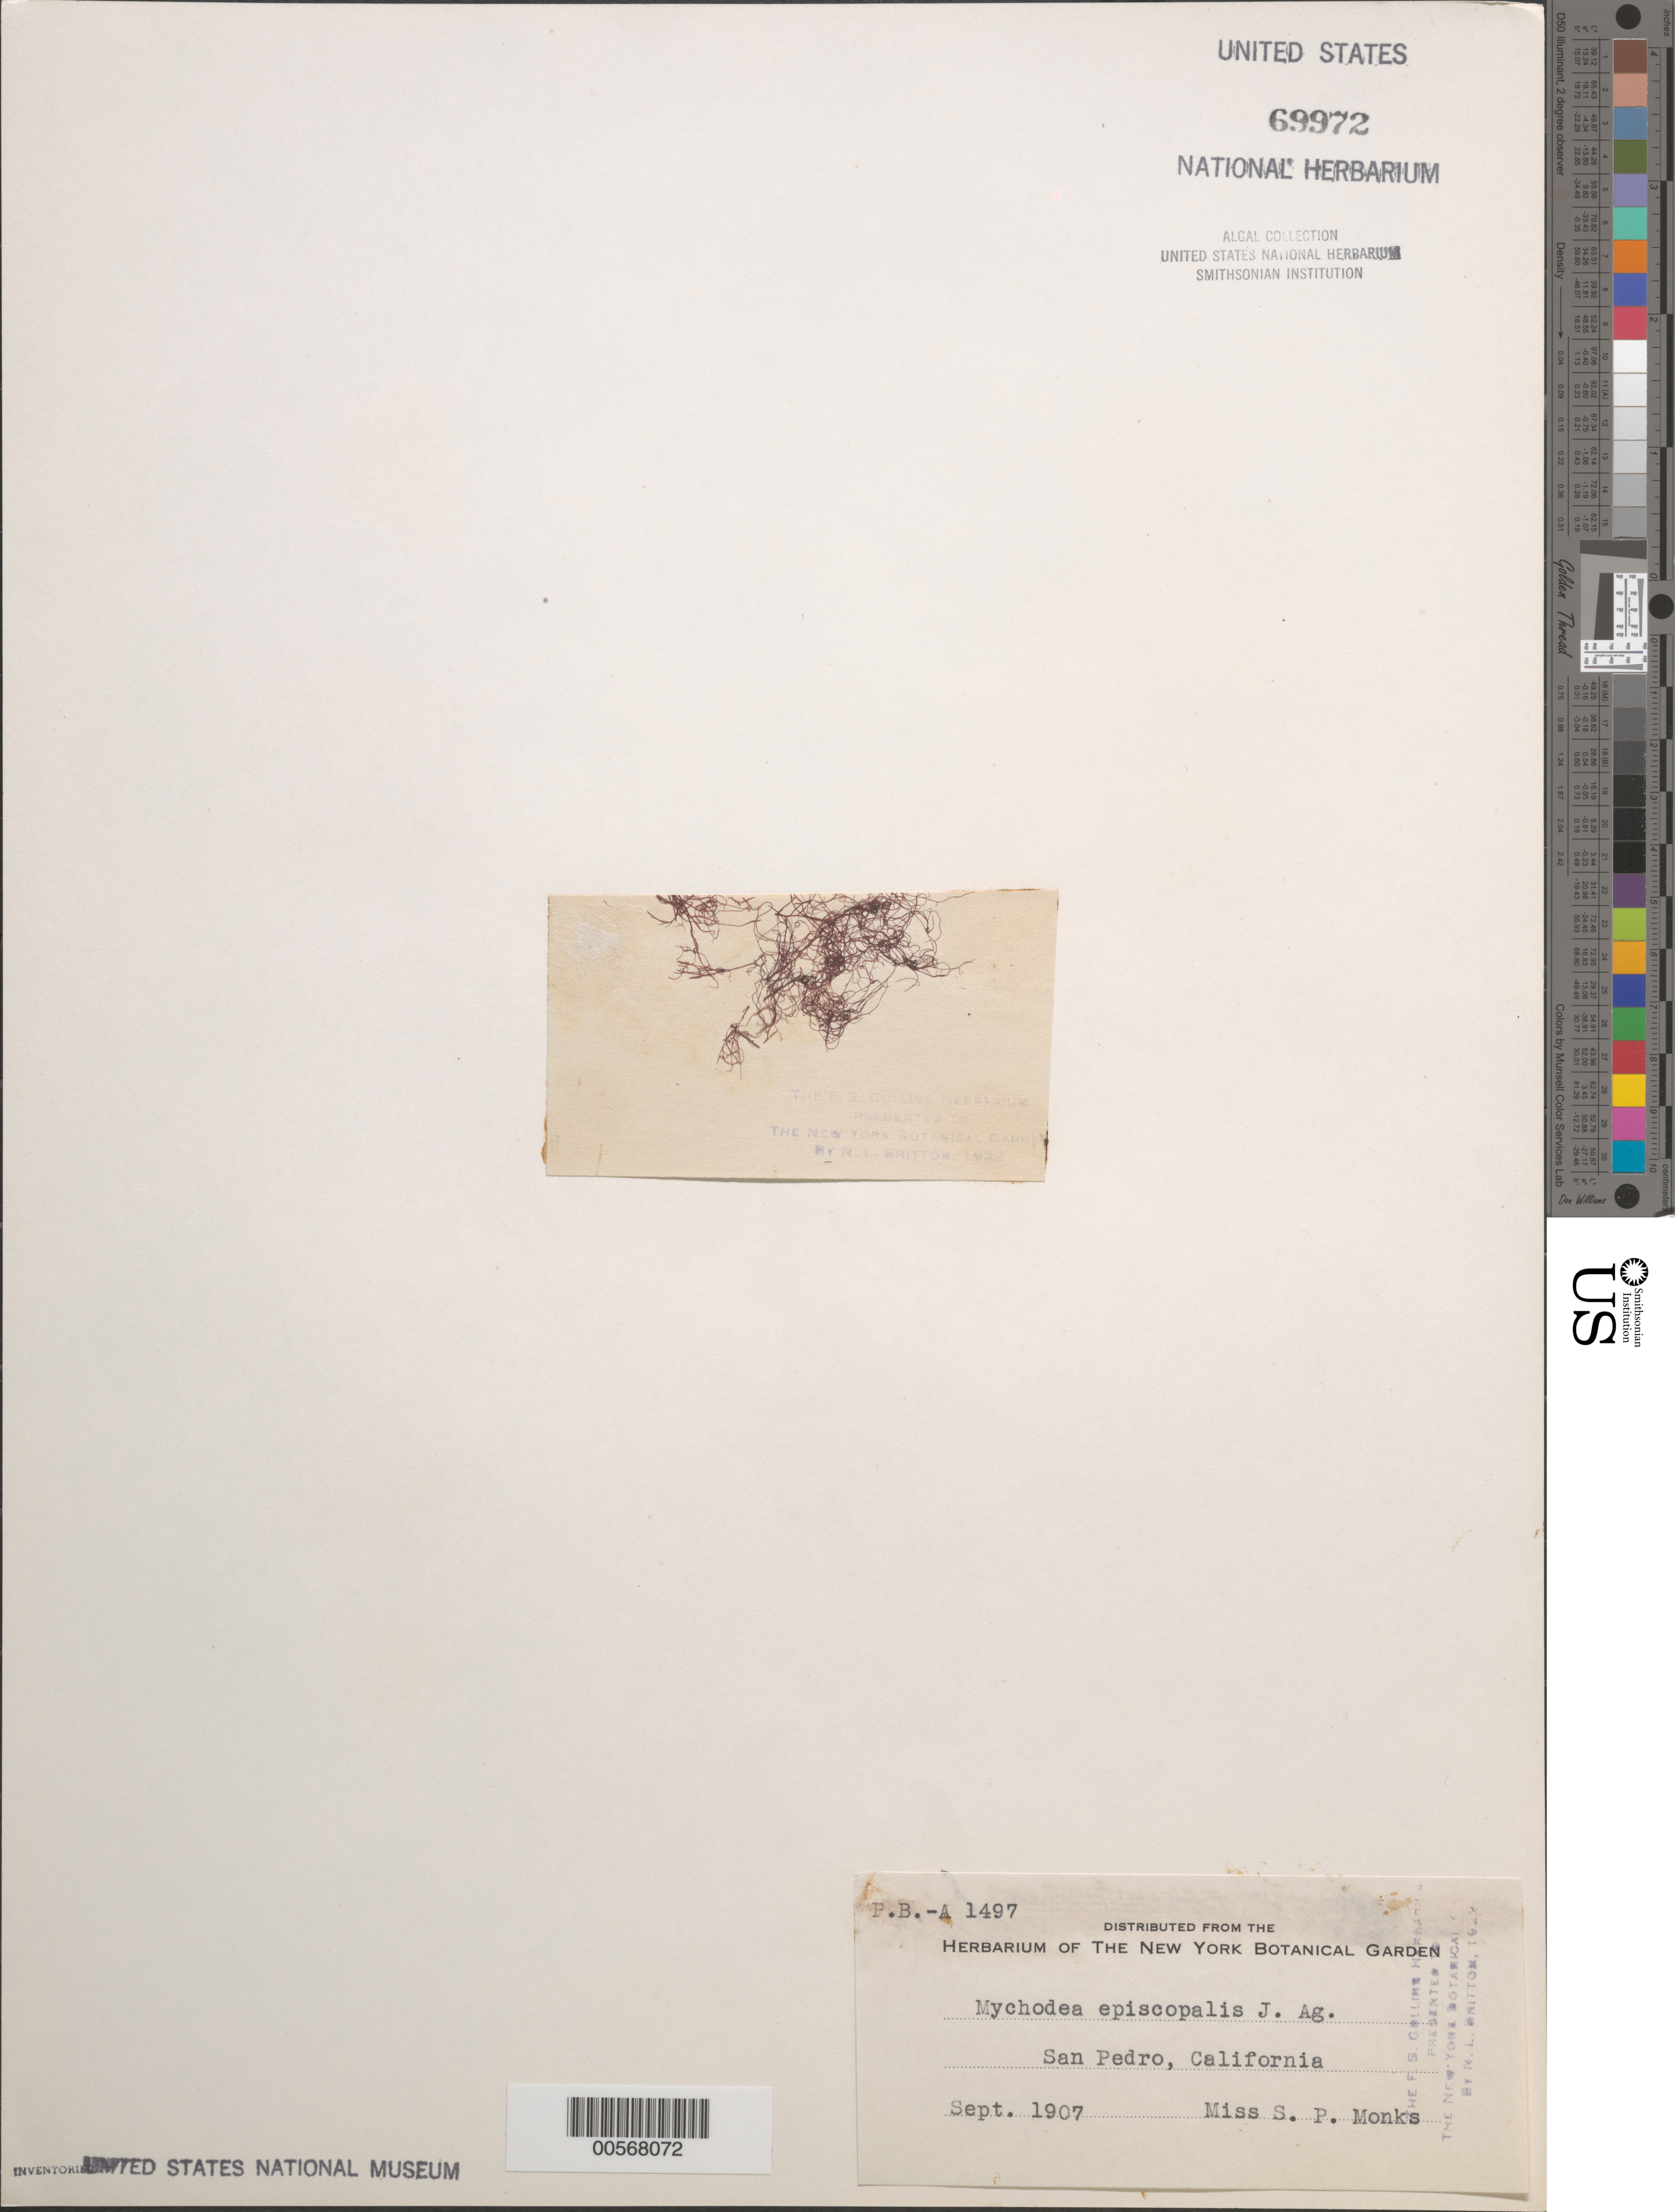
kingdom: Plantae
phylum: Rhodophyta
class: Florideophyceae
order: Gigartinales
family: Mychodeaceae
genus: Mychodea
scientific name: Mychodea episcopalis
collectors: S. Monks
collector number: PB-A 1497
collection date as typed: Sep 1907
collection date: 1907-09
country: United States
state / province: California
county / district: Los Angeles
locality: San Pedro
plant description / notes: Collins, Holden & Setchell, Phycotheca Boreali-Americana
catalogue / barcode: US 69972